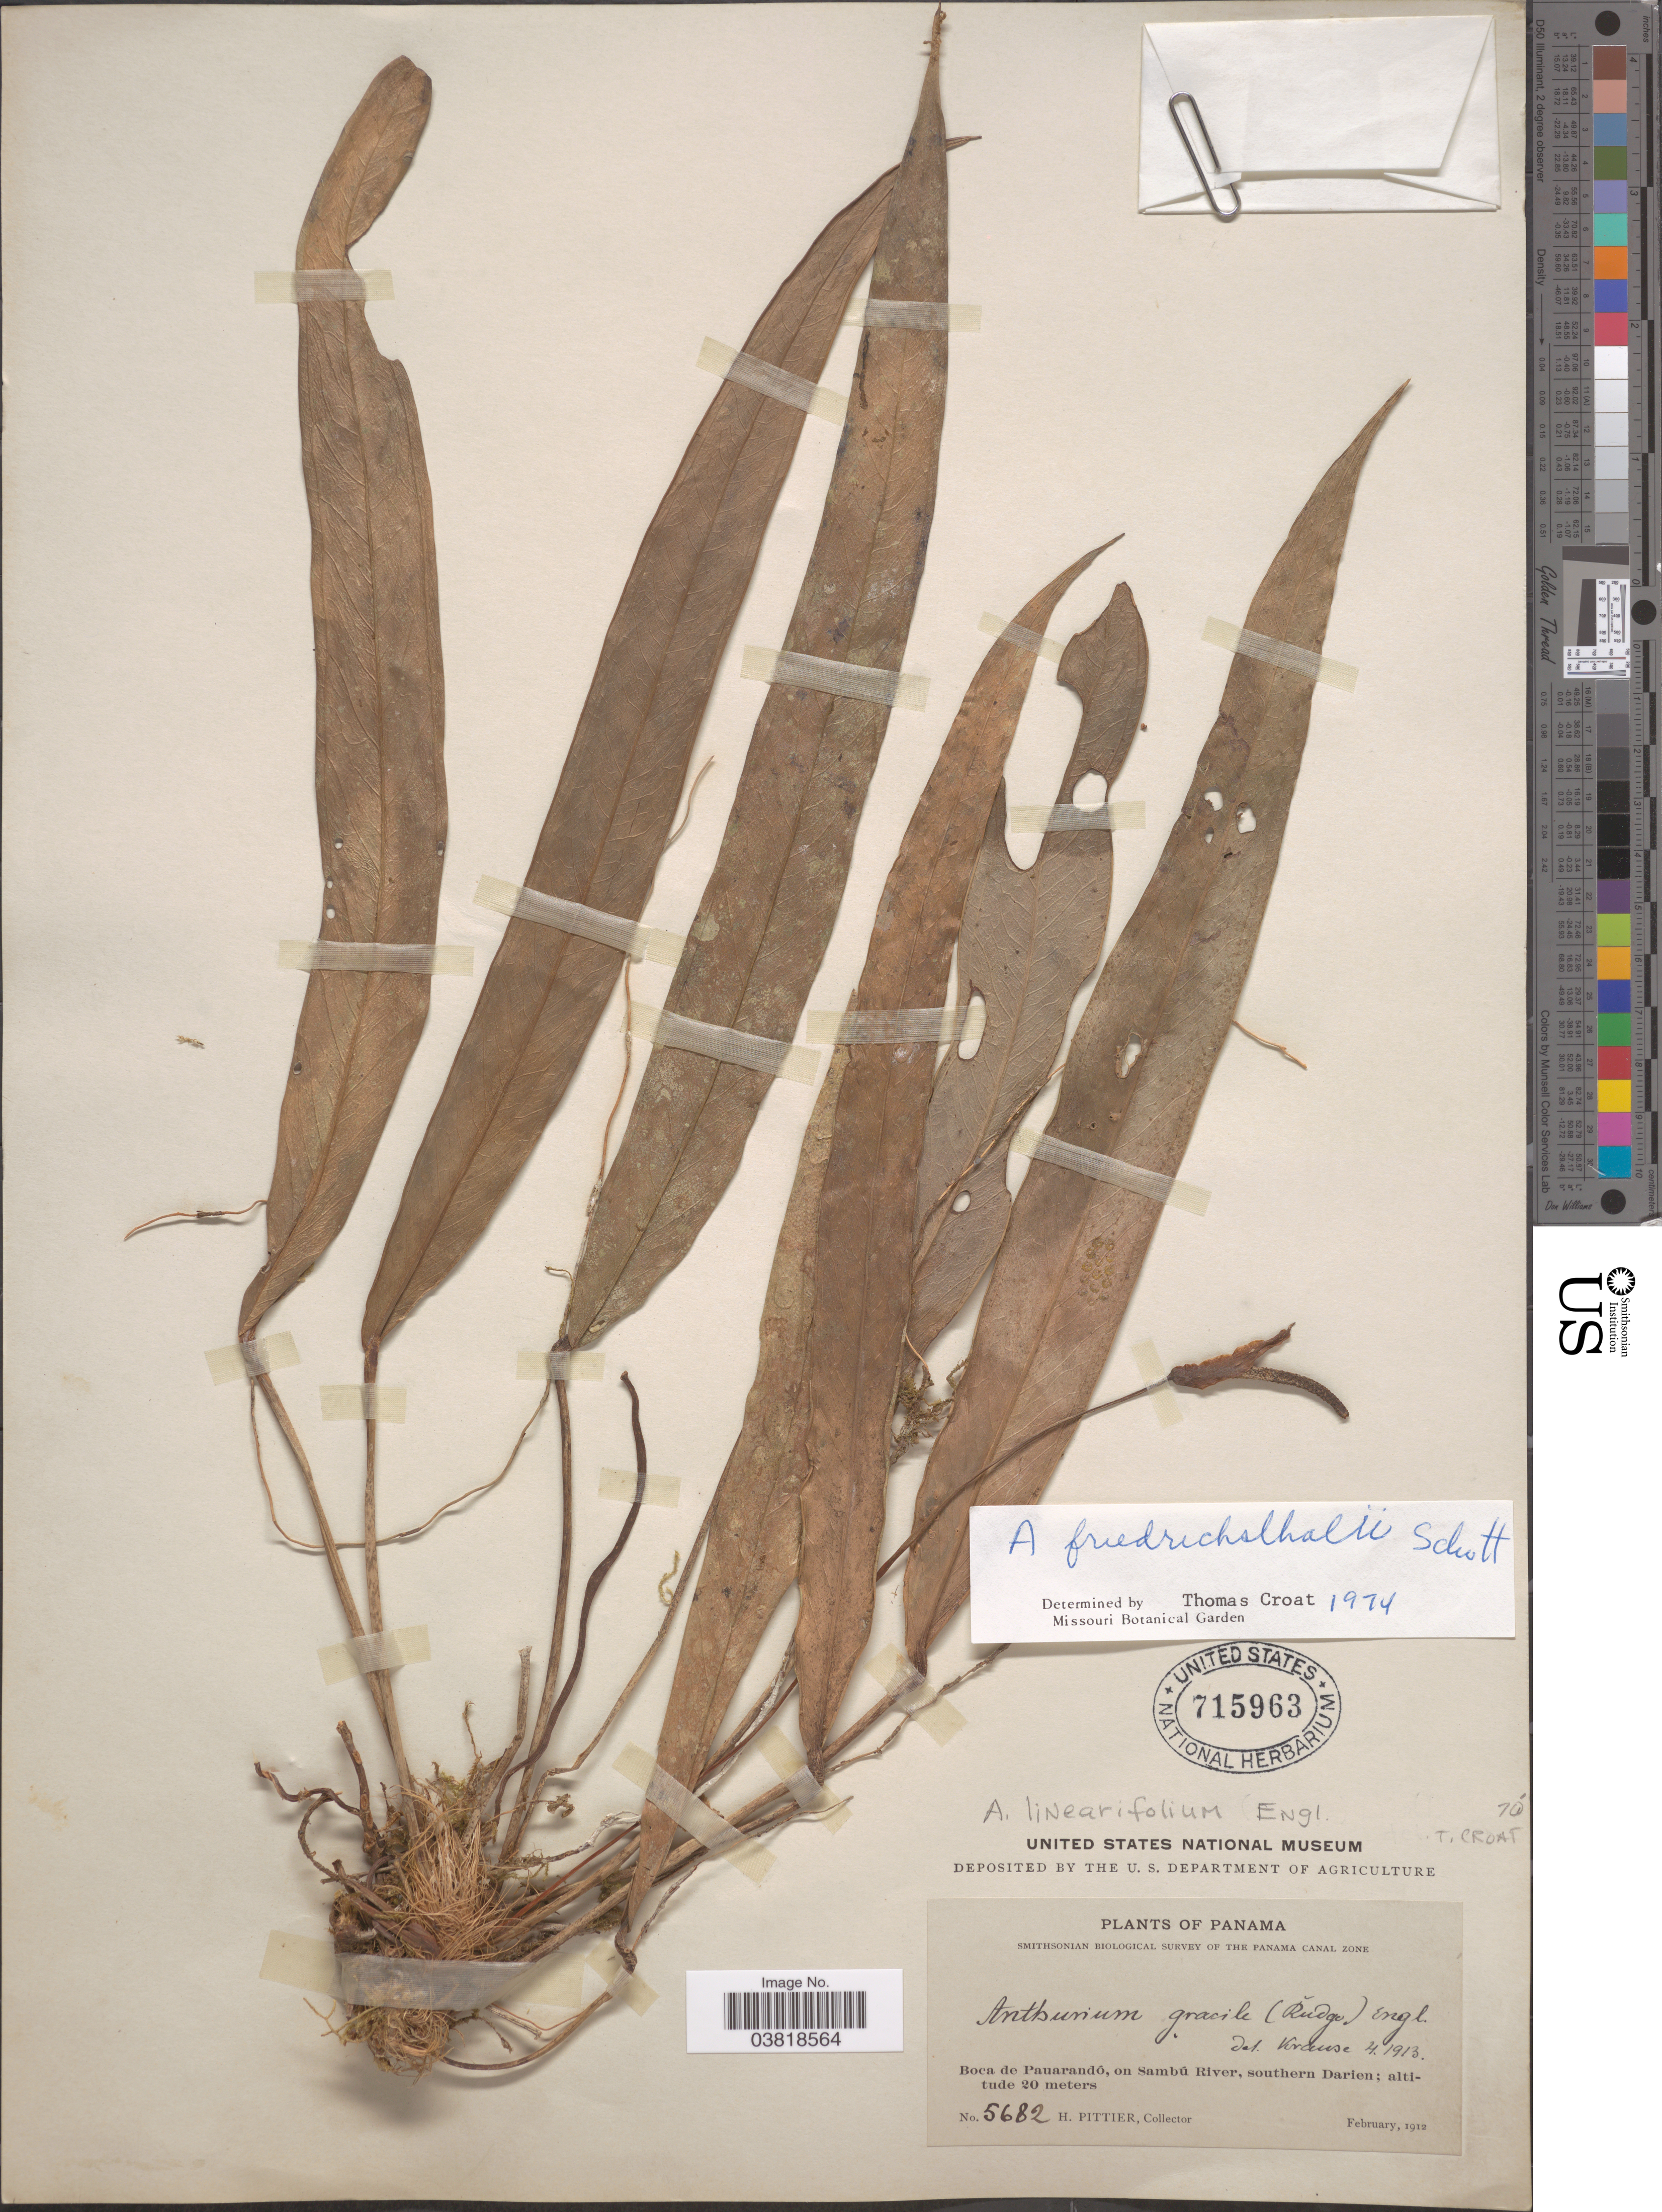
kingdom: Plantae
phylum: Tracheophyta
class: Liliopsida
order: Alismatales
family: Araceae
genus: Anthurium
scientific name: Anthurium friedrichsthalii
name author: Schott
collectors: H. F. Pittier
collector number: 5682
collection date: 1912-02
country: Panama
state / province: Darien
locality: Boca de Pauarandó, on Sambú River, southern Darien.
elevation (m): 20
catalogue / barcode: US 715963